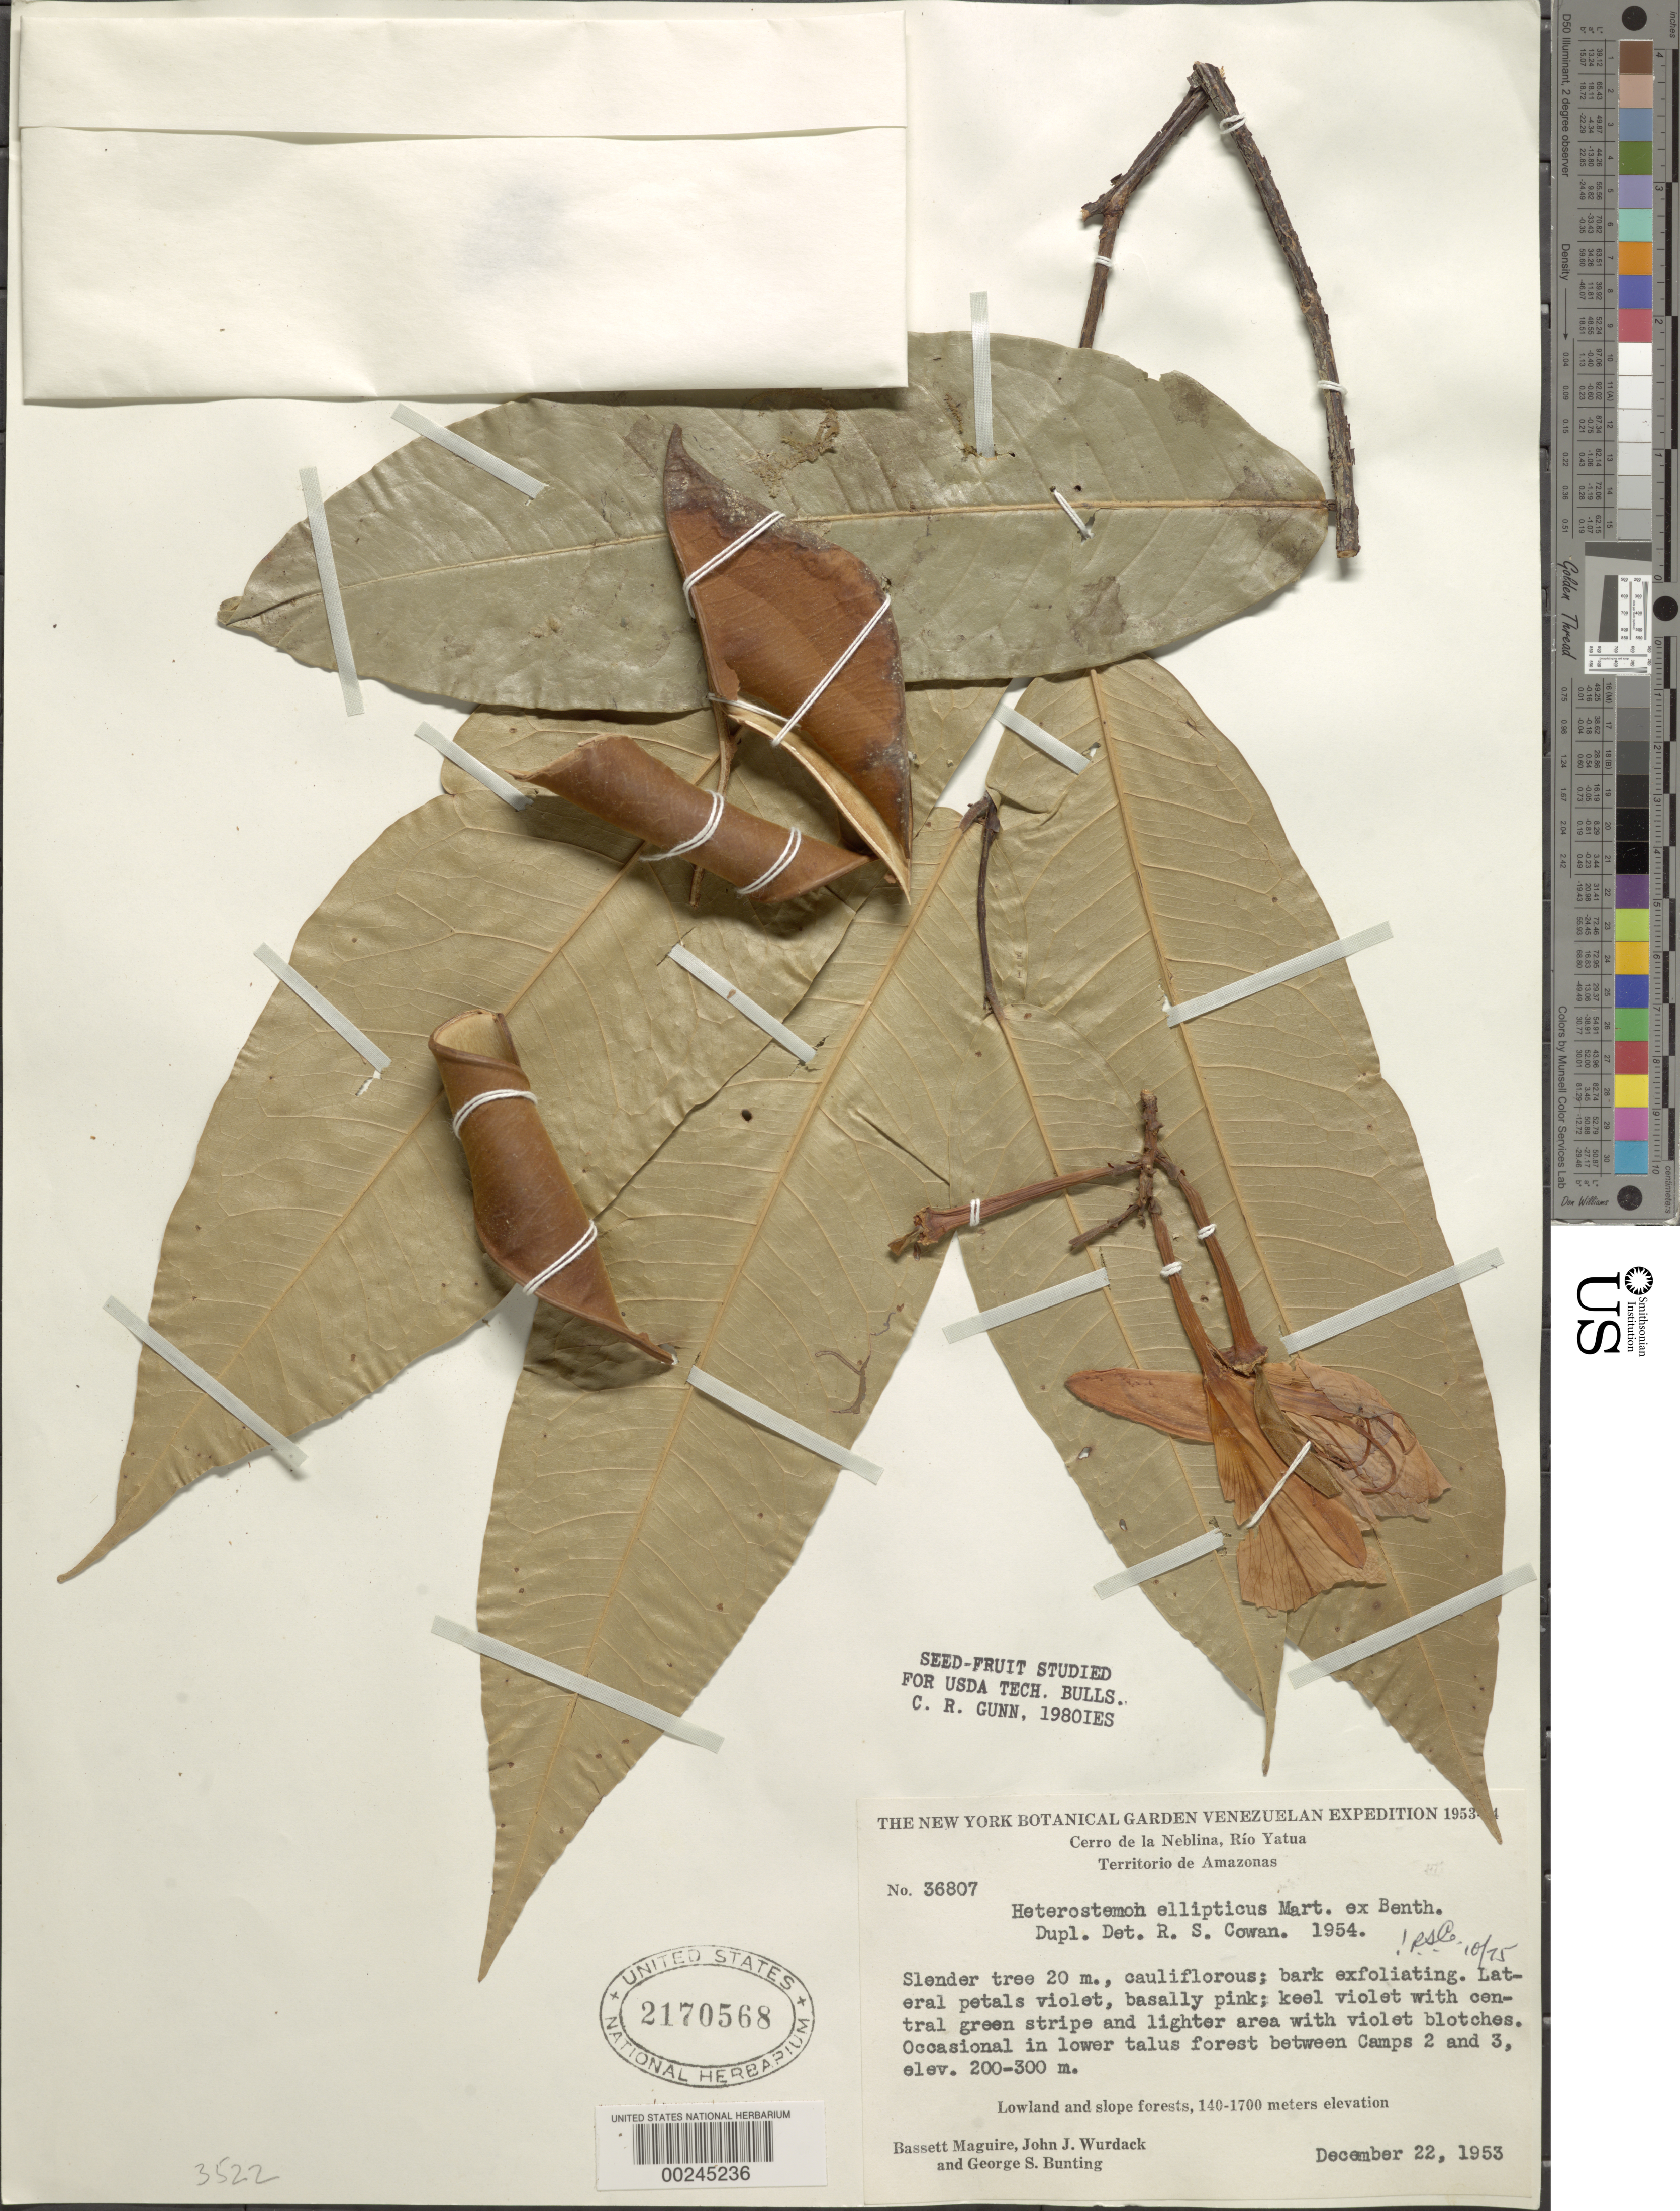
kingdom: Plantae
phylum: Tracheophyta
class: Magnoliopsida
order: Fabales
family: Fabaceae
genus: Heterostemon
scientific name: Heterostemon ellipticus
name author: Benth. ex Mart.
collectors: B. Maguire, J. J. Wurdack & G. S. Bunting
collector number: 36807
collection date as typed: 22 Dec 1953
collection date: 1953-12-22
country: Venezuela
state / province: Amazonas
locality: Between camps 2 and 3; cerro de la neblina, rio yatua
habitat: Lower talus forest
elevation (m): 200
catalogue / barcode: US 2170568